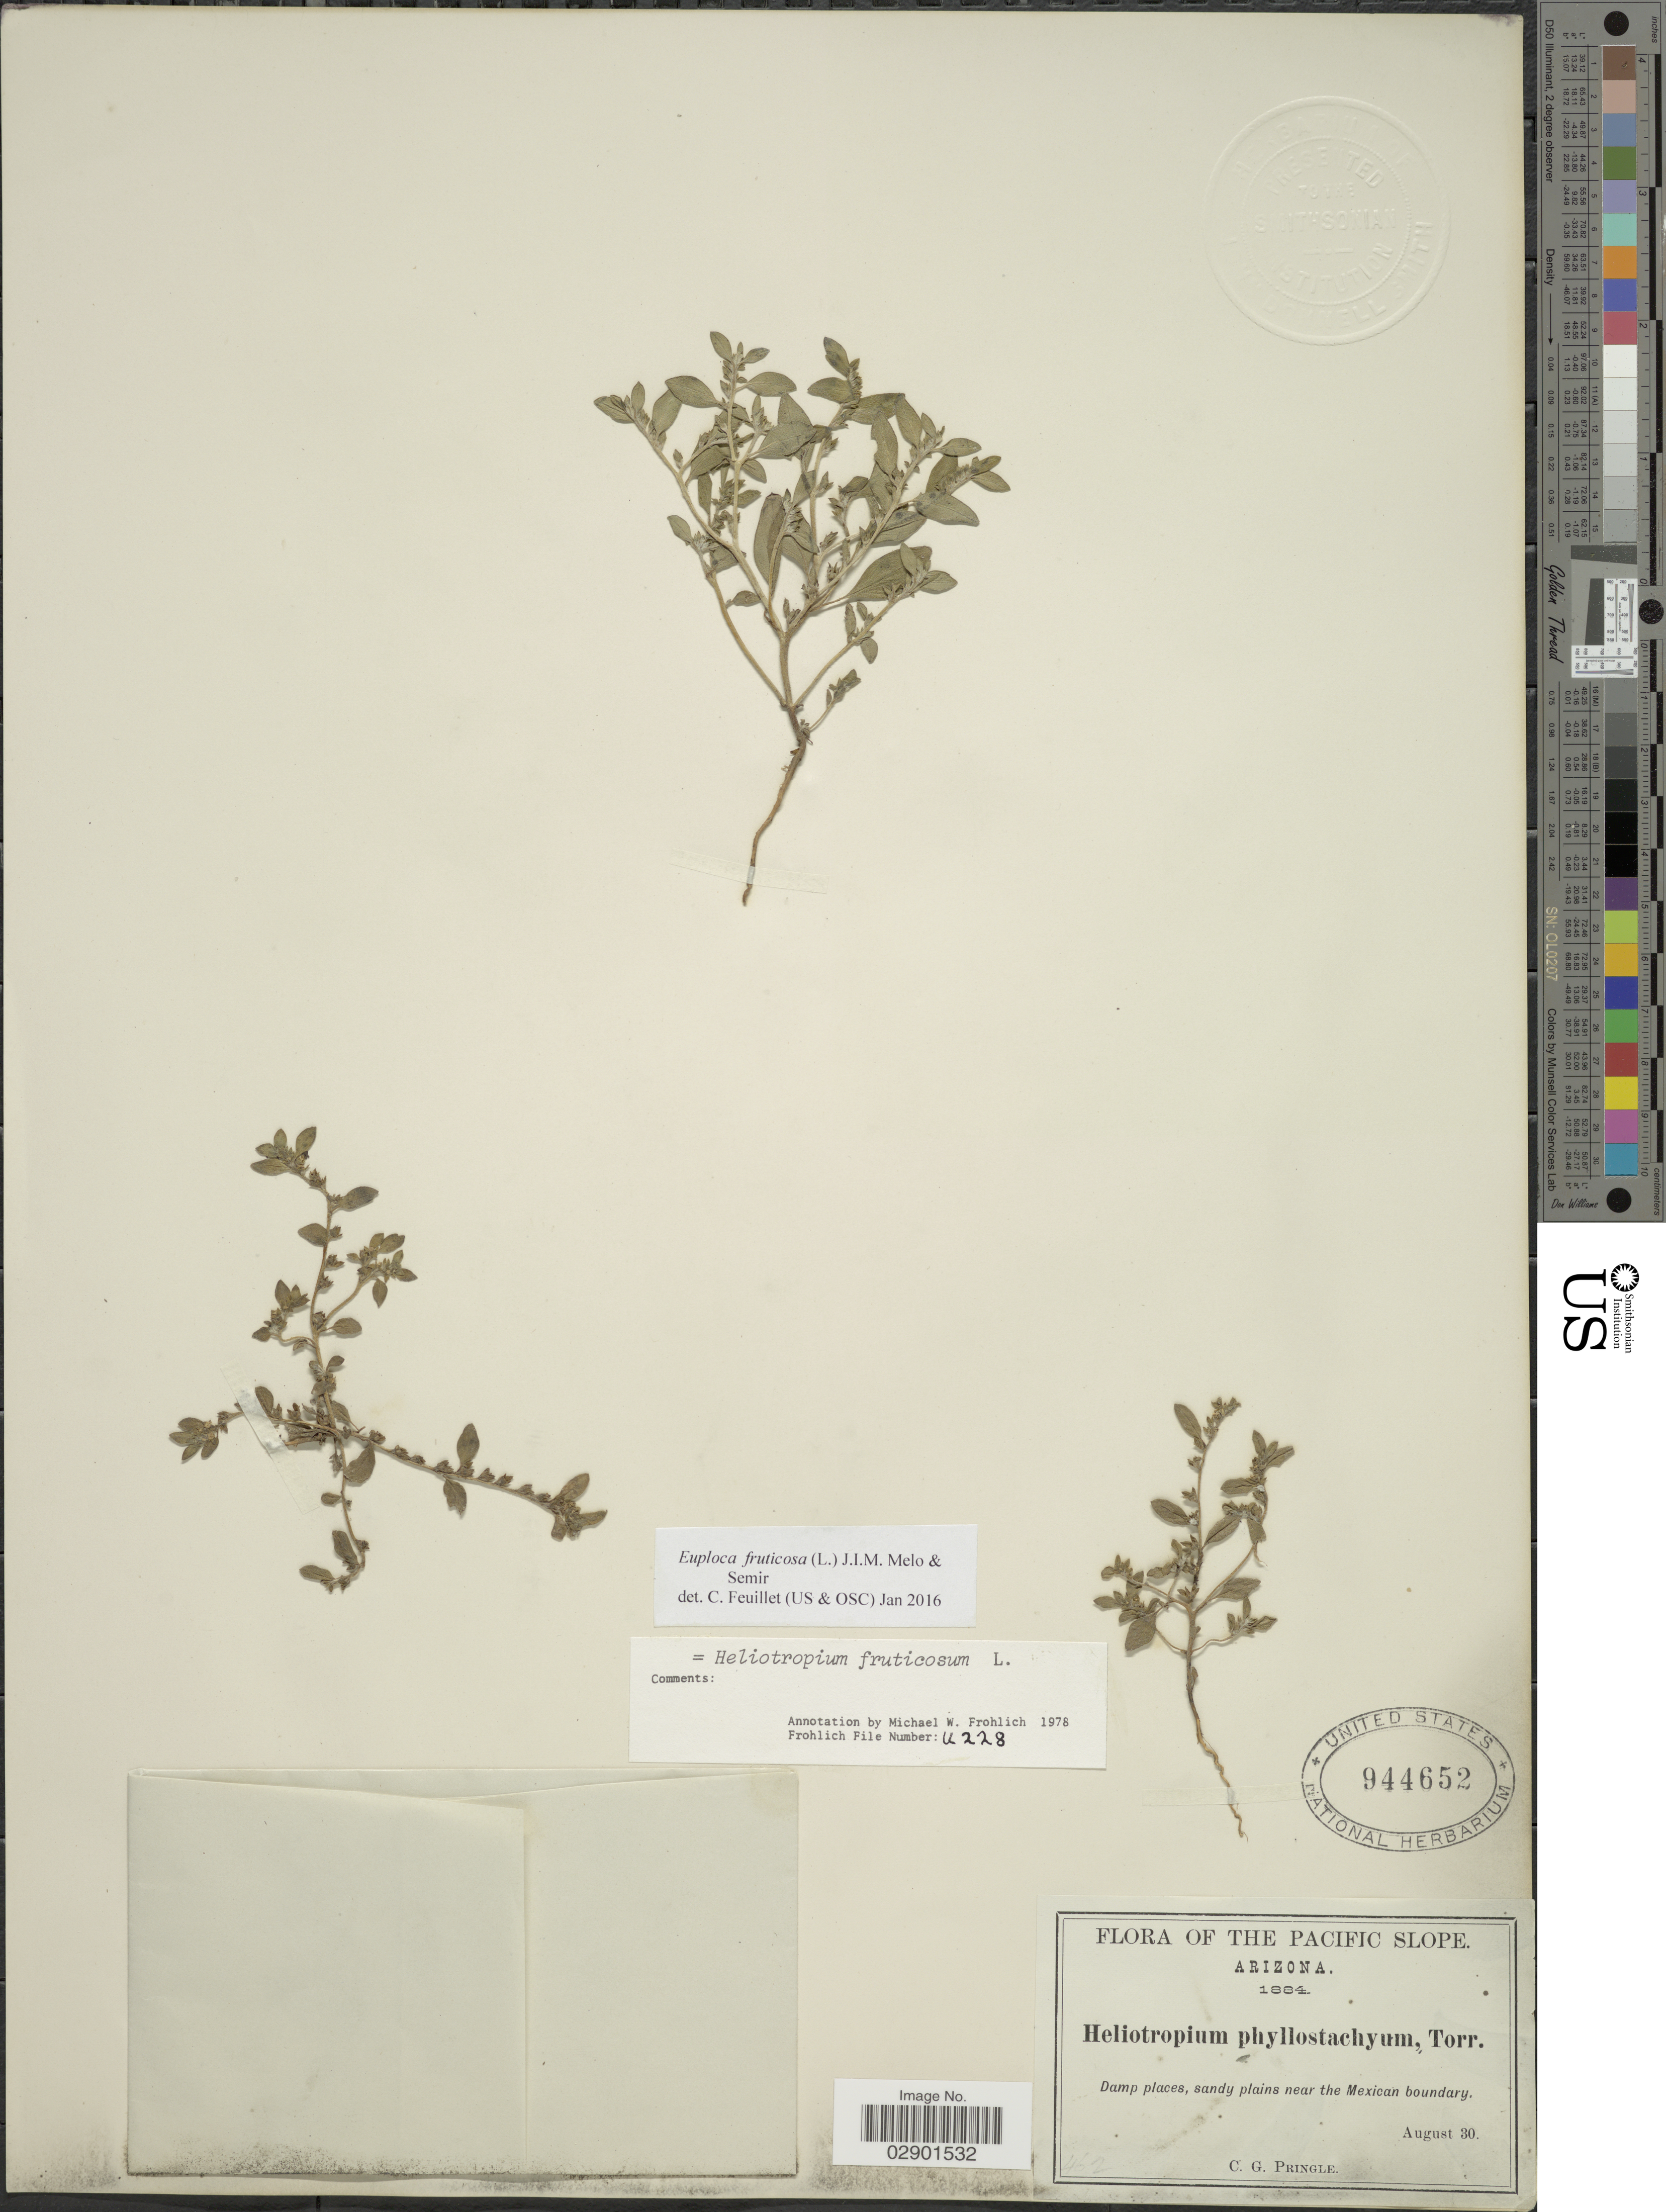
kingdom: Plantae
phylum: Tracheophyta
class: Magnoliopsida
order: Boraginales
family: Heliotropiaceae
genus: Euploca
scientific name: Euploca fruticosa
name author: (L.) J.I.M. Melo & Semir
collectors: C. G. Pringle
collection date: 1884-08-30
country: United States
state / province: Arizona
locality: Pacific Slope. Damp places, sandy plaines near the Mexican boundary.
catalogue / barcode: US 944652